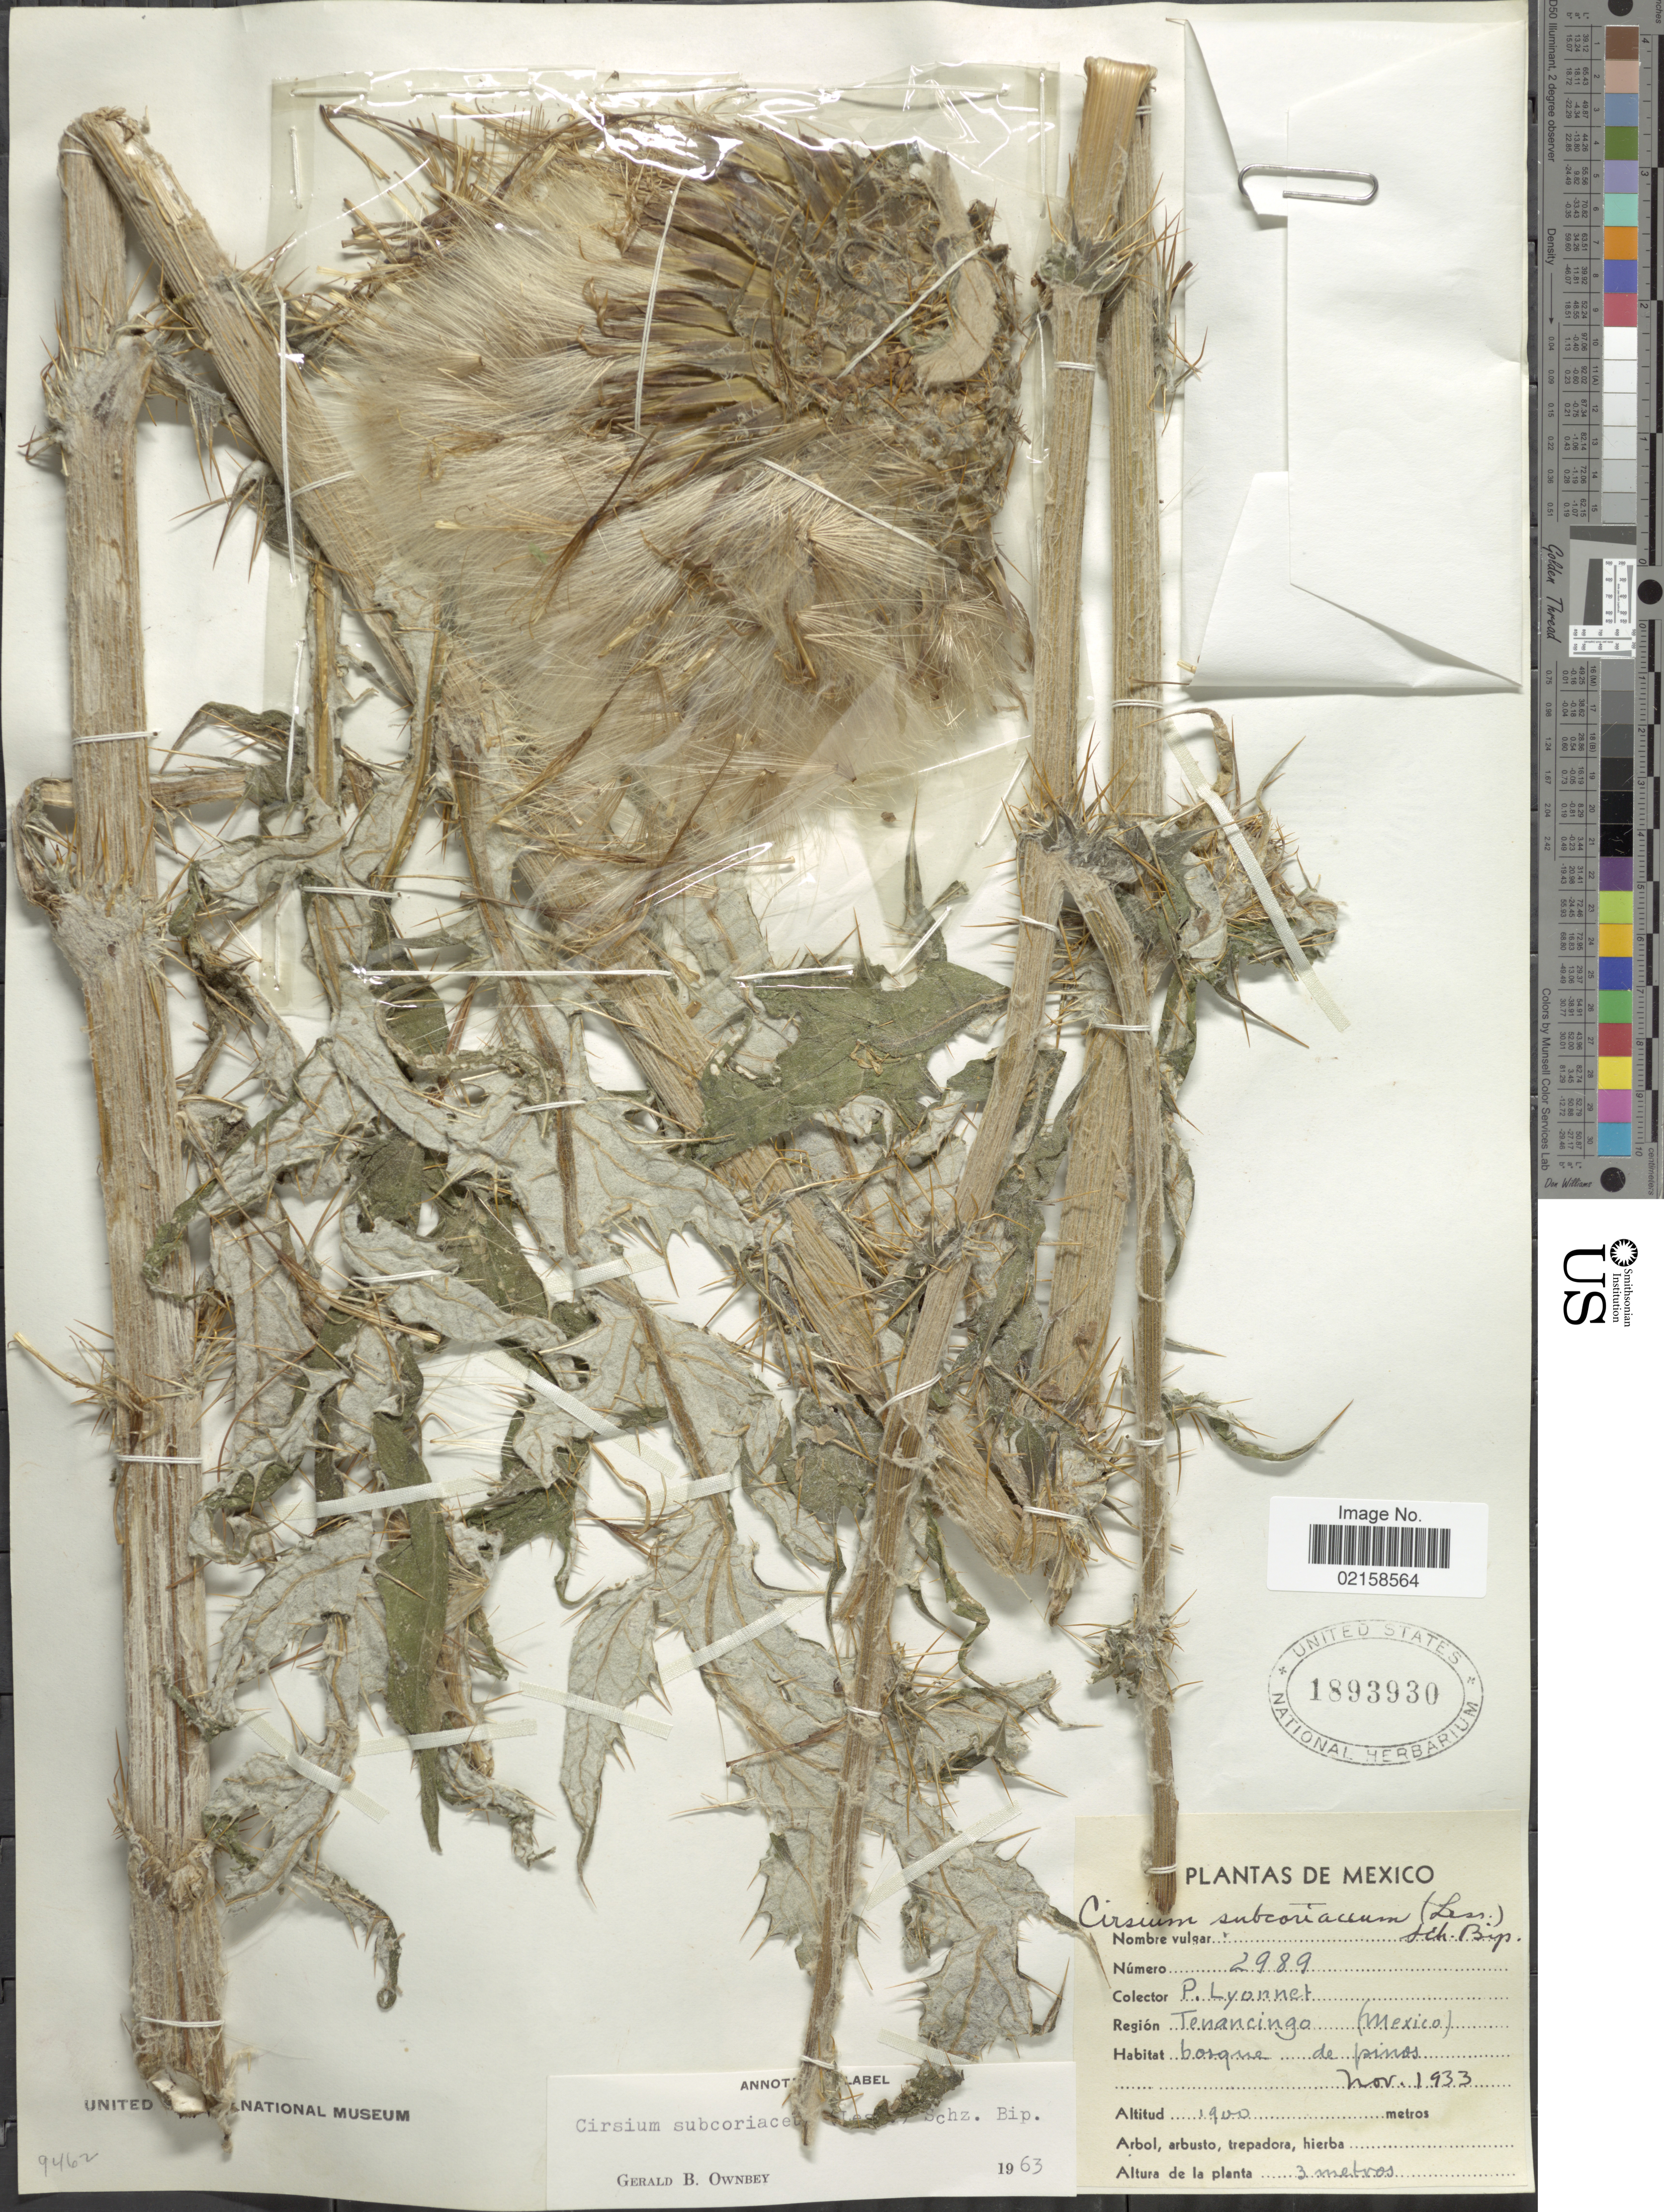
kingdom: Plantae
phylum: Tracheophyta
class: Magnoliopsida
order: Asterales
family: Asteraceae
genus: Cirsium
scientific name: Cirsium subcoriaceum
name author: (Less.) Sch. Bip.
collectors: P. Lyonnet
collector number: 2989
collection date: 1933-11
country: Mexico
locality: Tenancingo.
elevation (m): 1900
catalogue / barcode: US 1893930